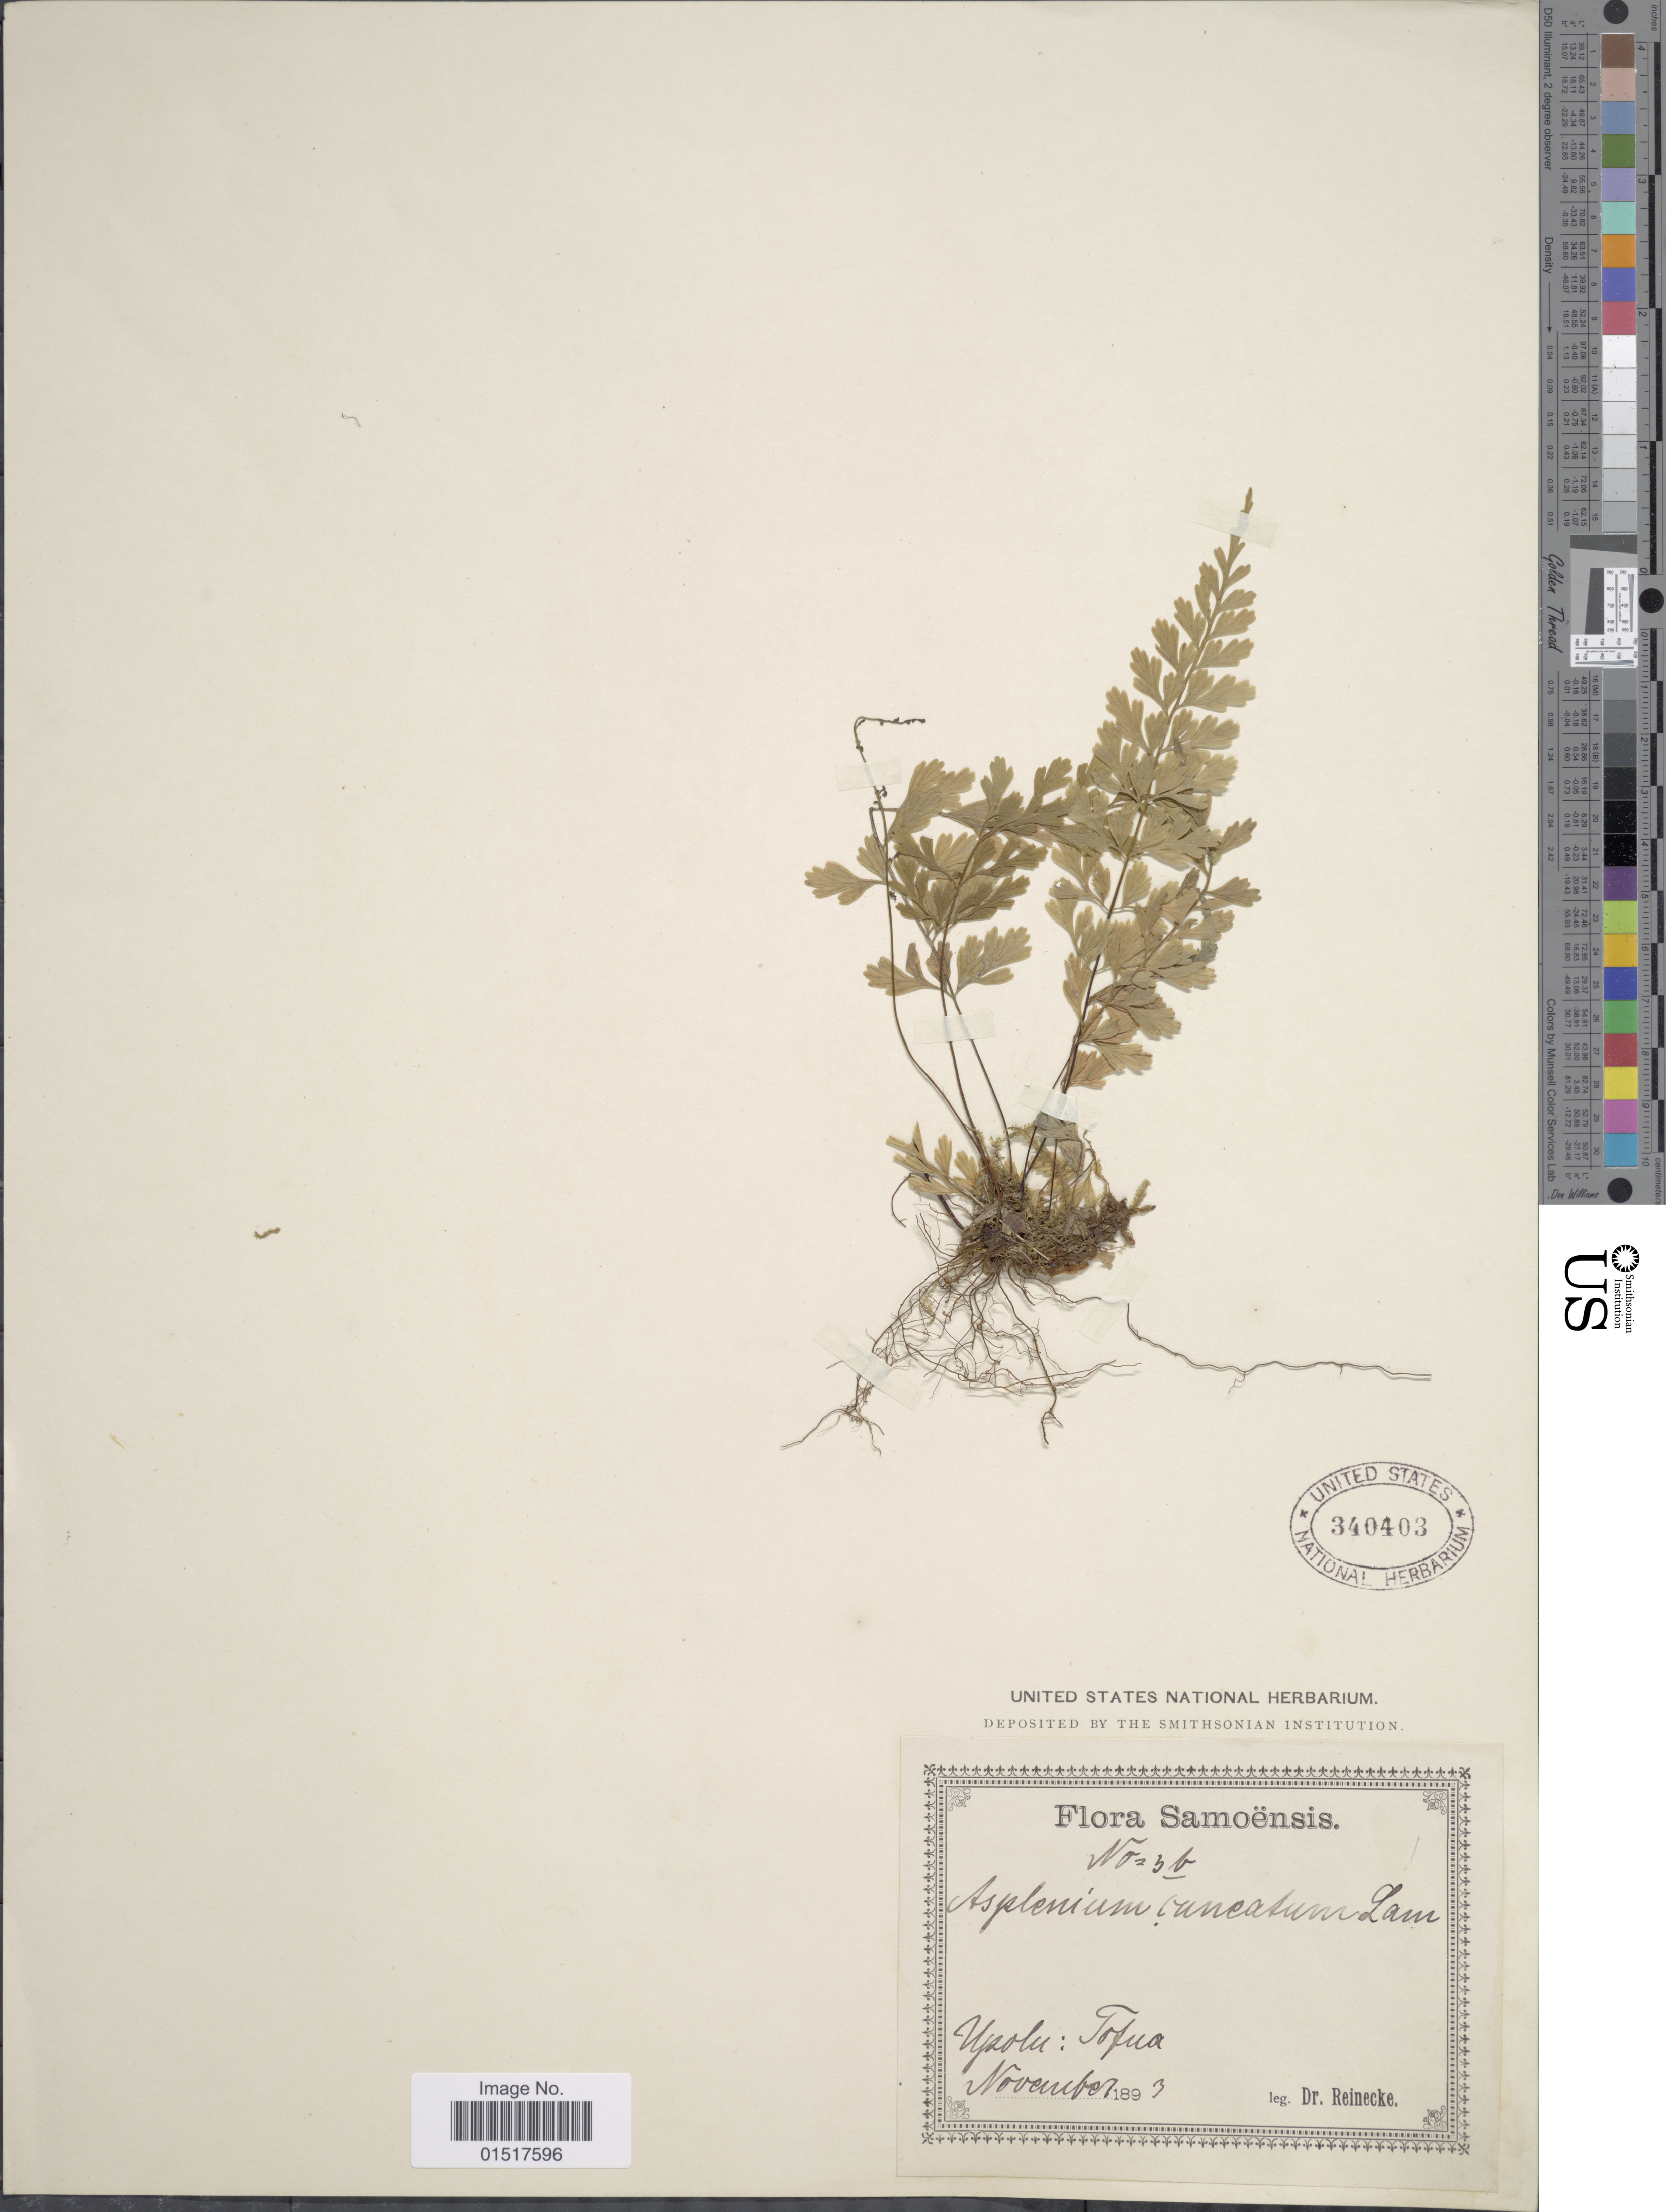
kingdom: Plantae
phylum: Tracheophyta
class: Polypodiopsida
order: Polypodiales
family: Aspleniaceae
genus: Asplenium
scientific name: Asplenium cuneatum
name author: Lam.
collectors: -- Reinecke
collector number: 3b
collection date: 1893-11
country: Samoa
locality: Samoënsis. Upolu: Tofua.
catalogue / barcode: US 340403